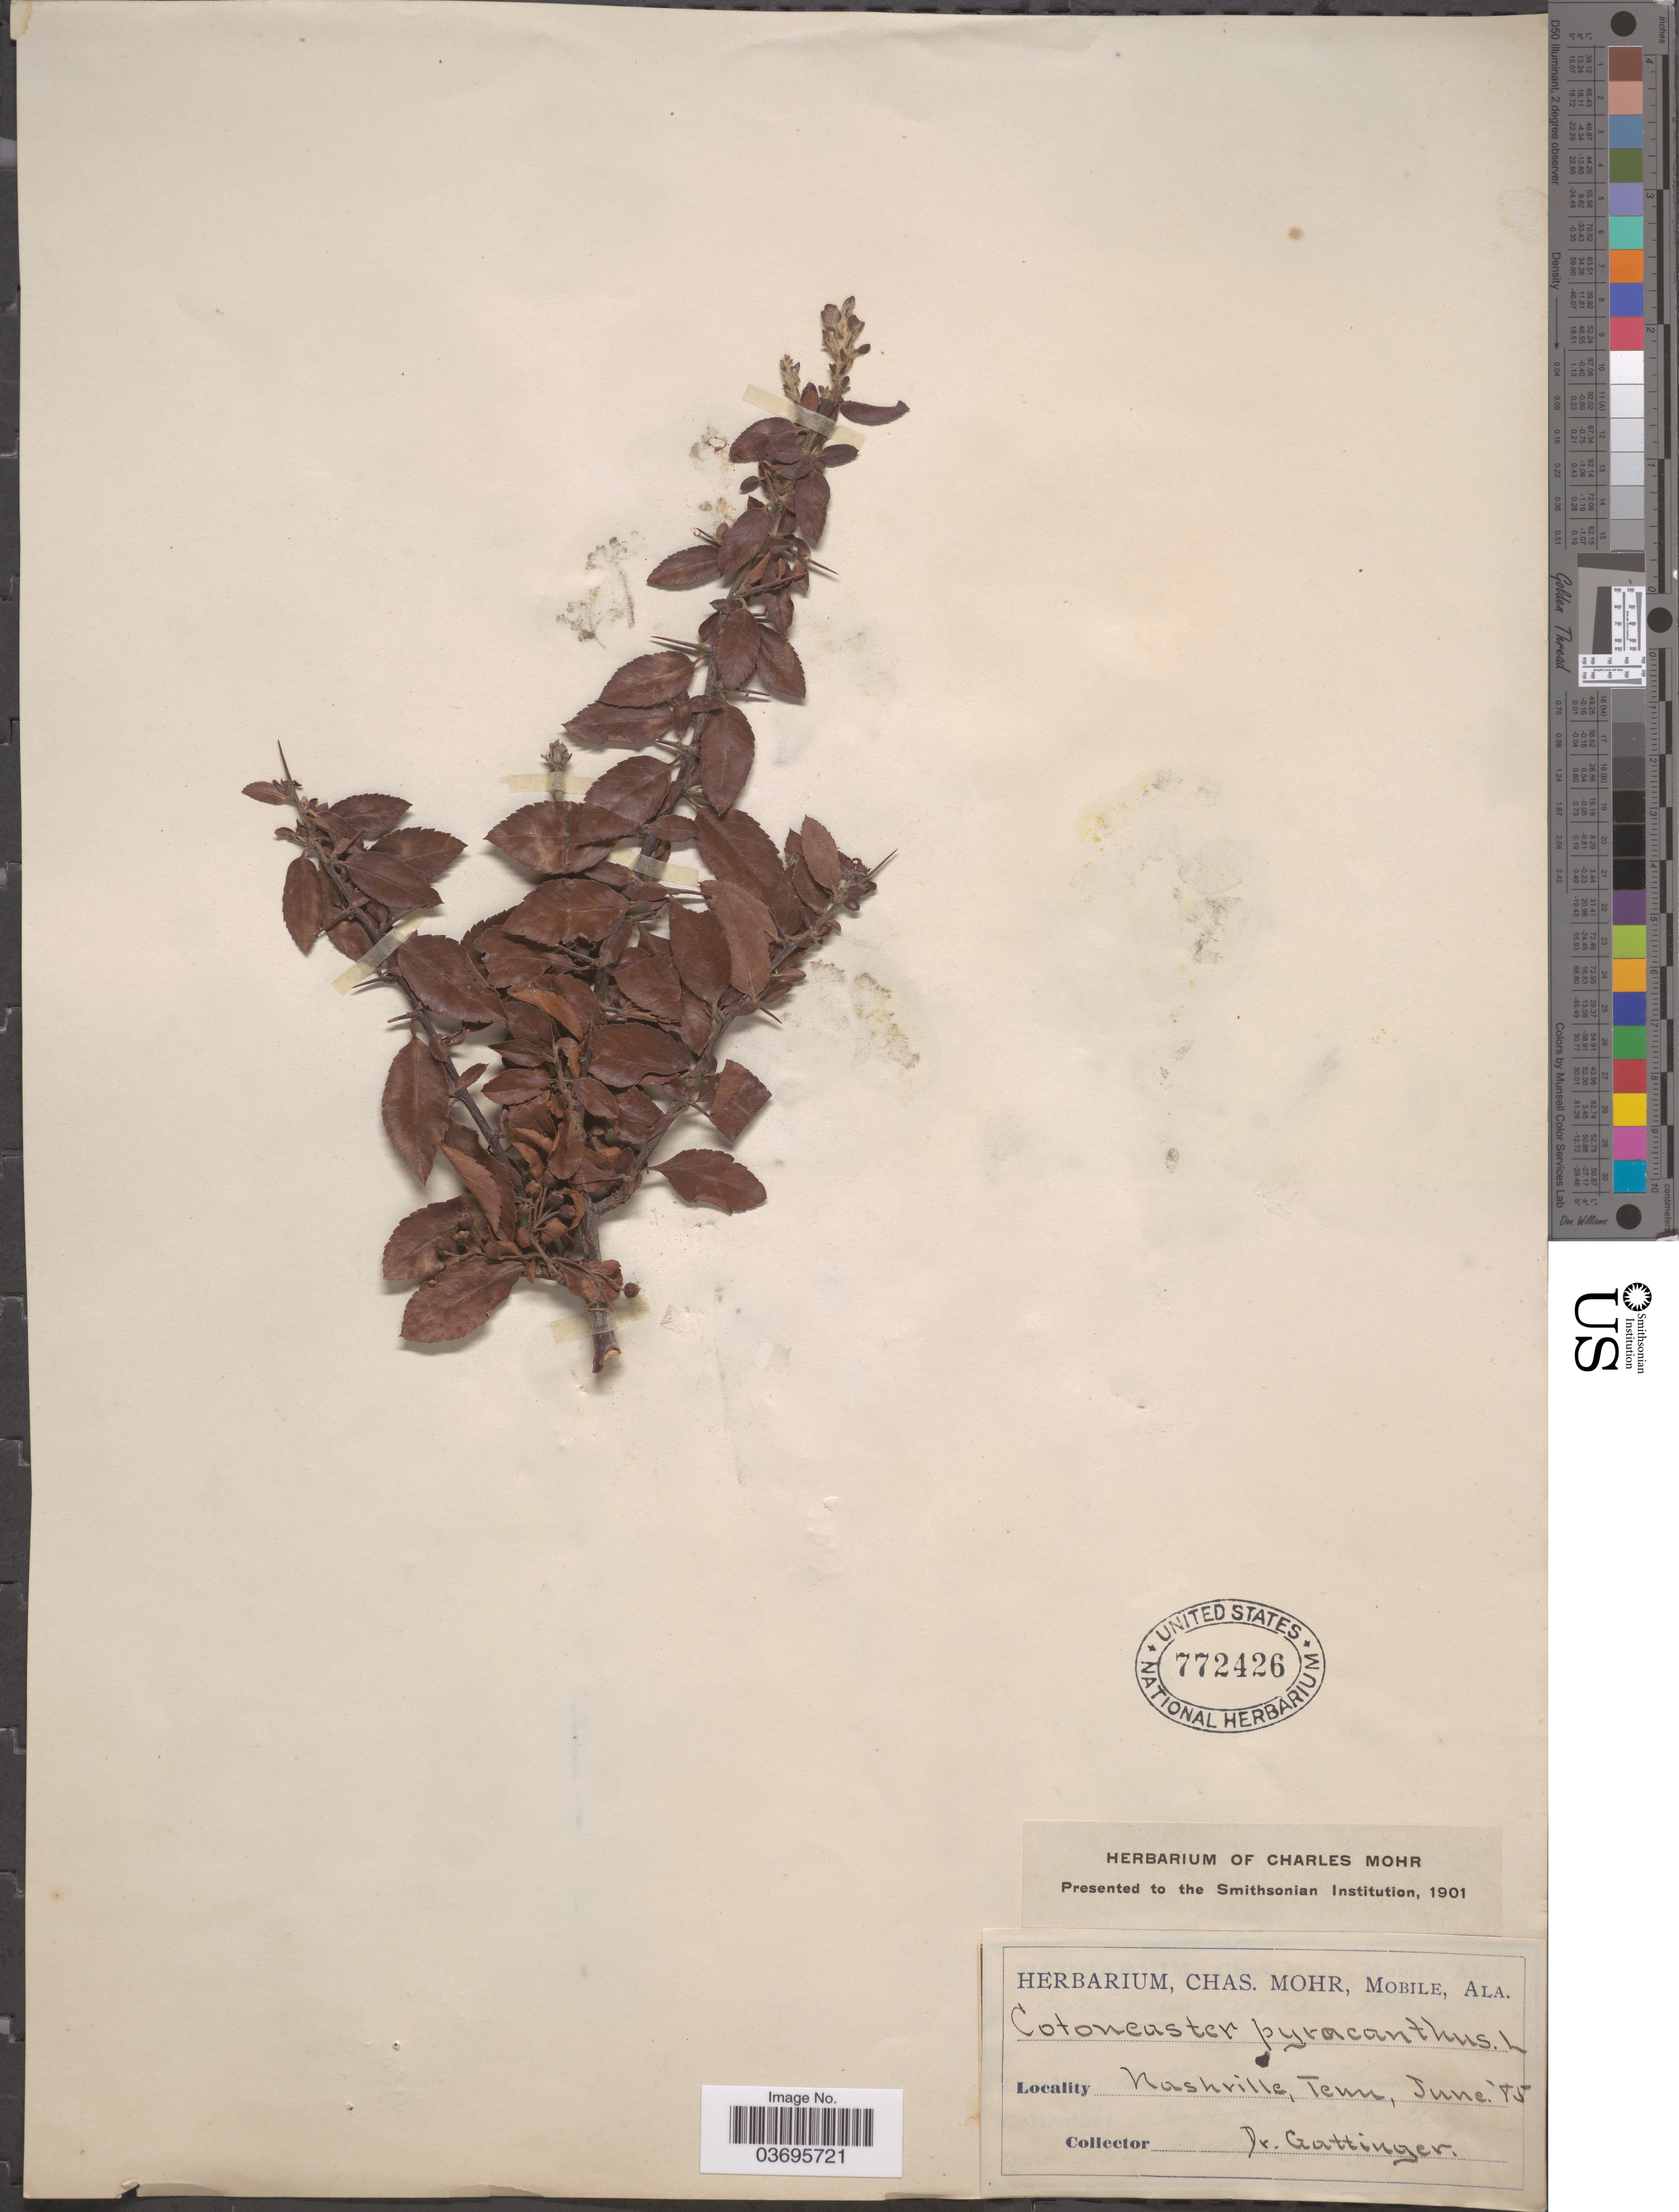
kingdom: Plantae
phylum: Tracheophyta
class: Magnoliopsida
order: Rosales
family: Rosaceae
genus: Pyracantha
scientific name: Pyracantha pyracantha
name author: (L.) Voss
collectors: Gattinger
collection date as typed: Transcribed d/m/y: /6/85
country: United States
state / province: Tennessee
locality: Nashville.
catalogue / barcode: US 772426